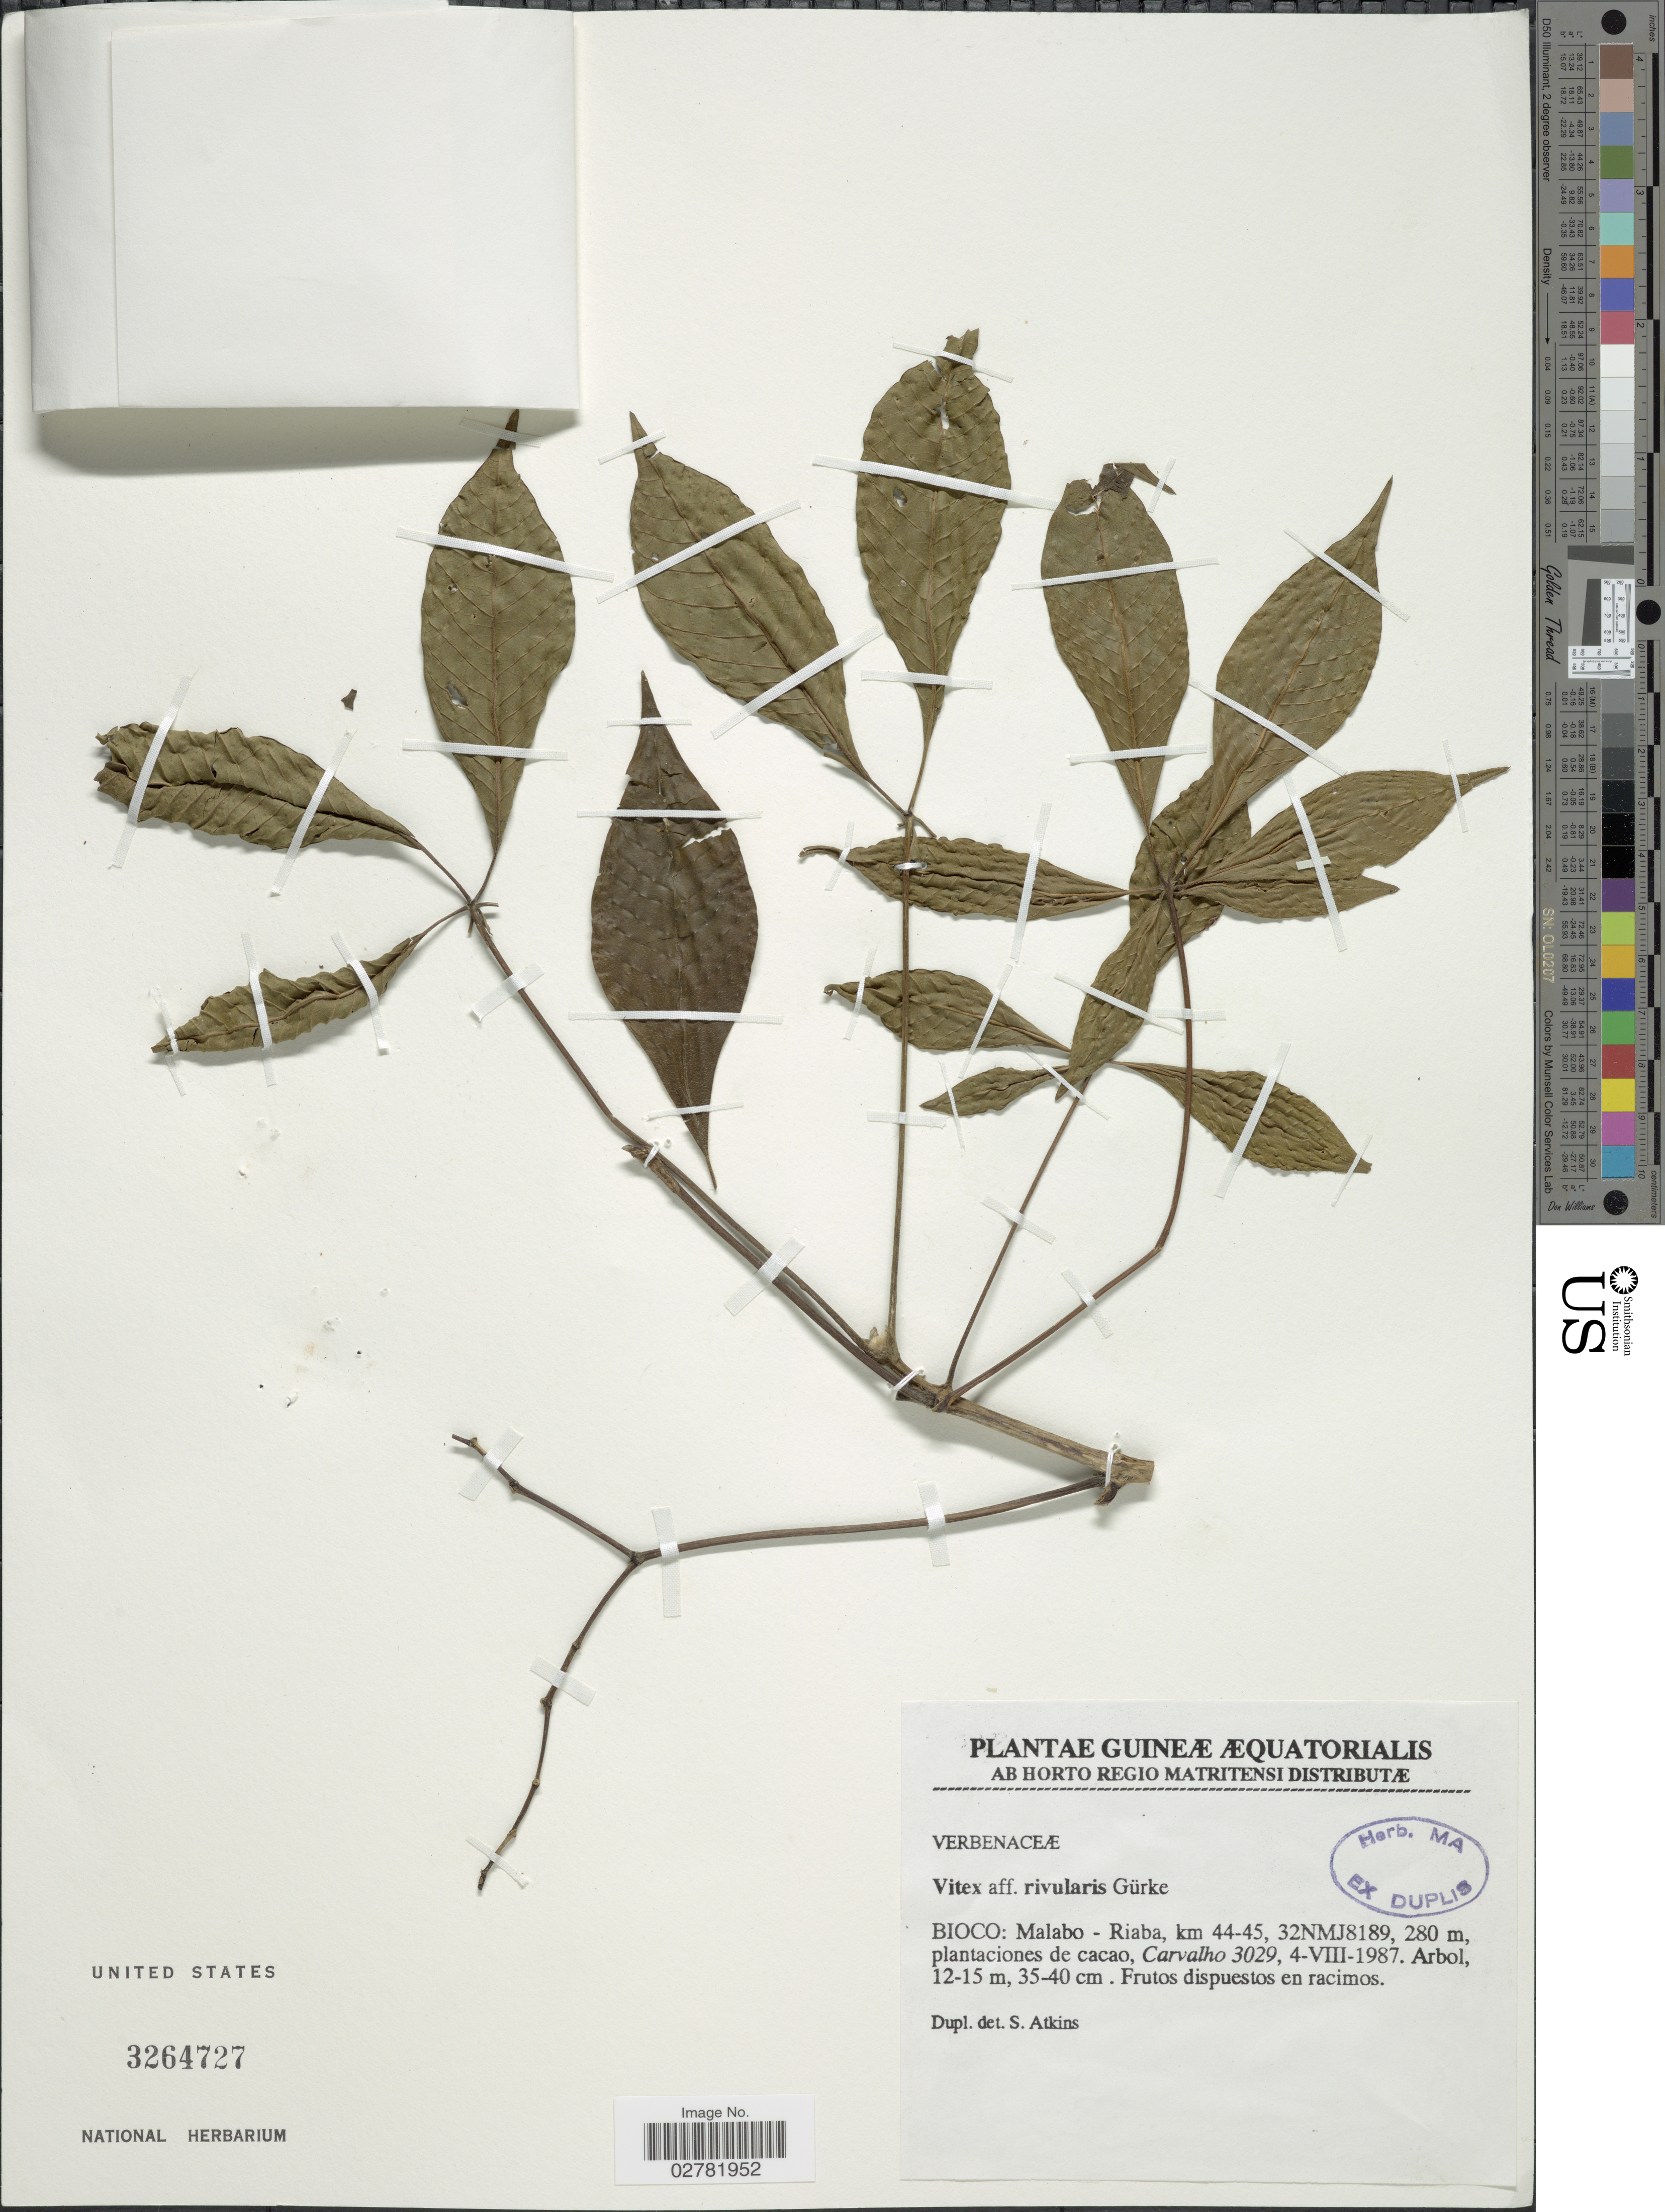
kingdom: Plantae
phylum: Tracheophyta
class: Magnoliopsida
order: Lamiales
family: Lamiaceae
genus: Vitex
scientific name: Vitex rivularis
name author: Gürke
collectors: Carvalho, --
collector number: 3029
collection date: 1987-08-04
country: Equatorial Guinea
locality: Bioco: Malabo - Riaba, km 44-45, 32NMJ8189, plataciones de cacao.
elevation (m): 280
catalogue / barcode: US 3264727